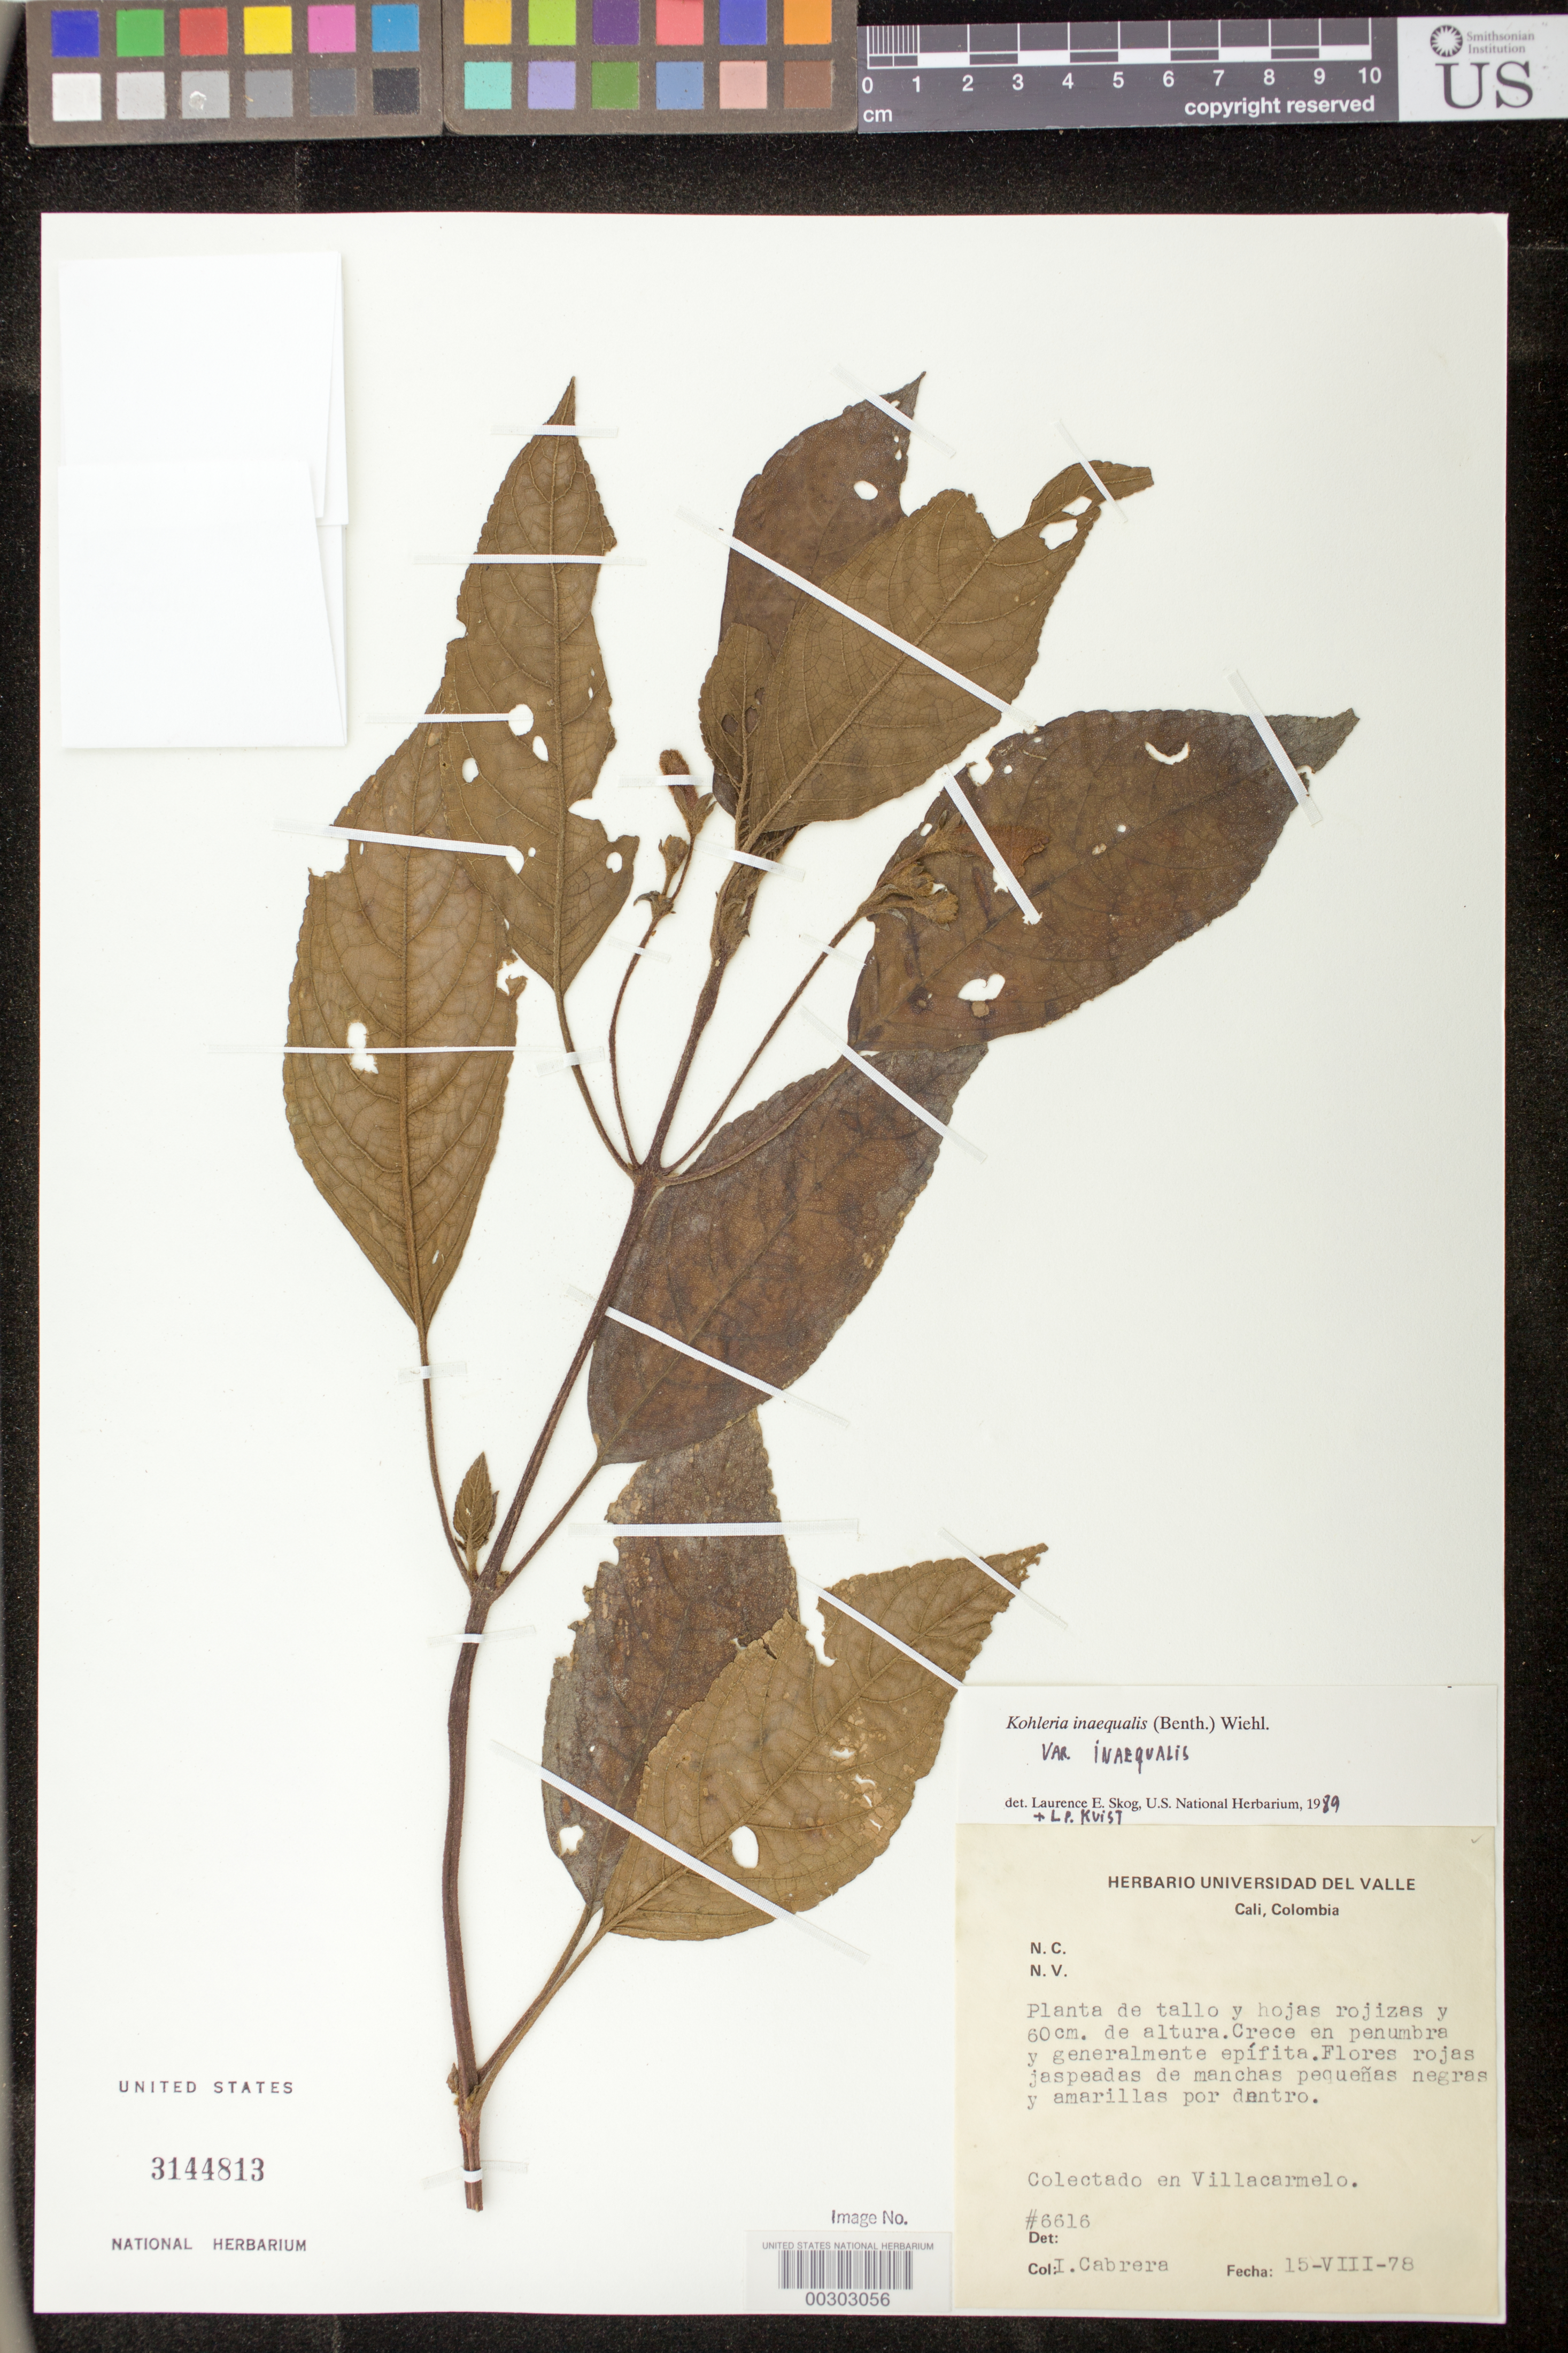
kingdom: Plantae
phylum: Tracheophyta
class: Magnoliopsida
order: Lamiales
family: Gesneriaceae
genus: Kohleria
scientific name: Kohleria inaequalis var. inaequalis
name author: (Benth.) Wiehler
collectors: I. Cabrera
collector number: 6616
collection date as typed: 15 Aug 1978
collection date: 1978-08-15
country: Colombia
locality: Villacarmelo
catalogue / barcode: US 3144813